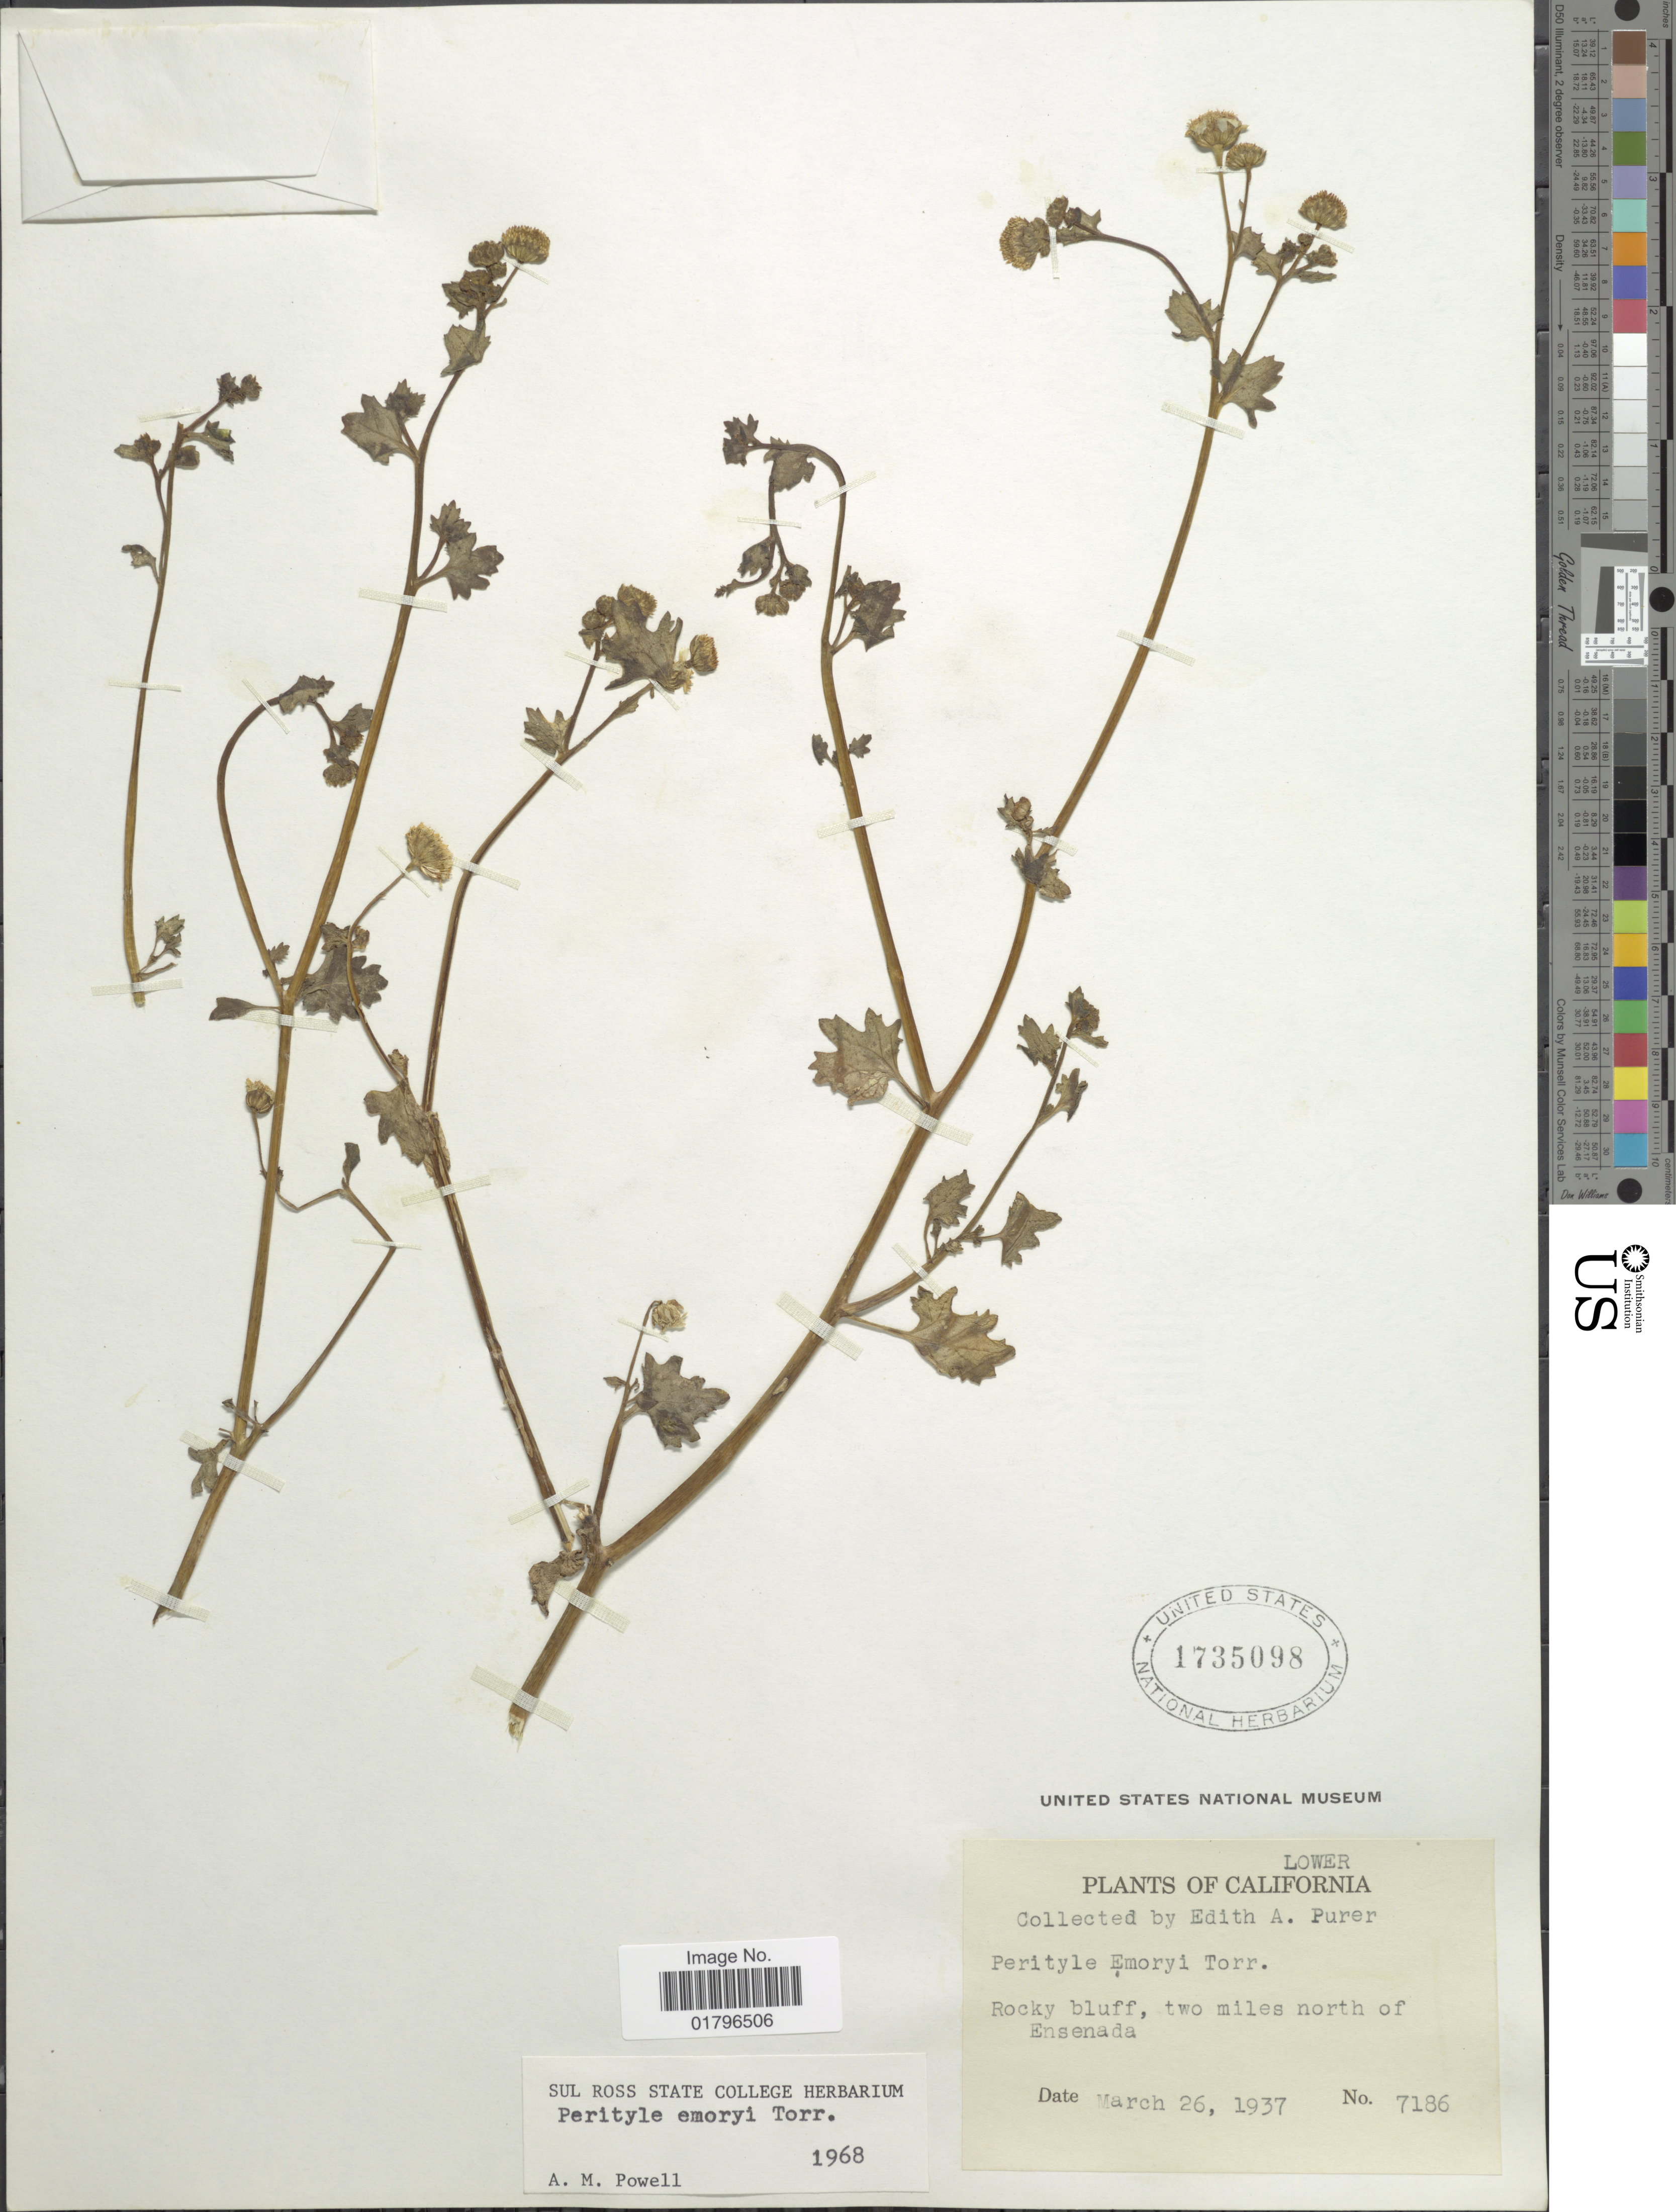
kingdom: Plantae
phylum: Tracheophyta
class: Magnoliopsida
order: Asterales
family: Asteraceae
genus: Perityle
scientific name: Perityle emoryi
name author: Torr.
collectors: E. Purer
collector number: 7186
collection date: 1937-03-26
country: Mexico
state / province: Baja California Sur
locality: Lower California two miles north of Ensenada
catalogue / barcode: US 1735098